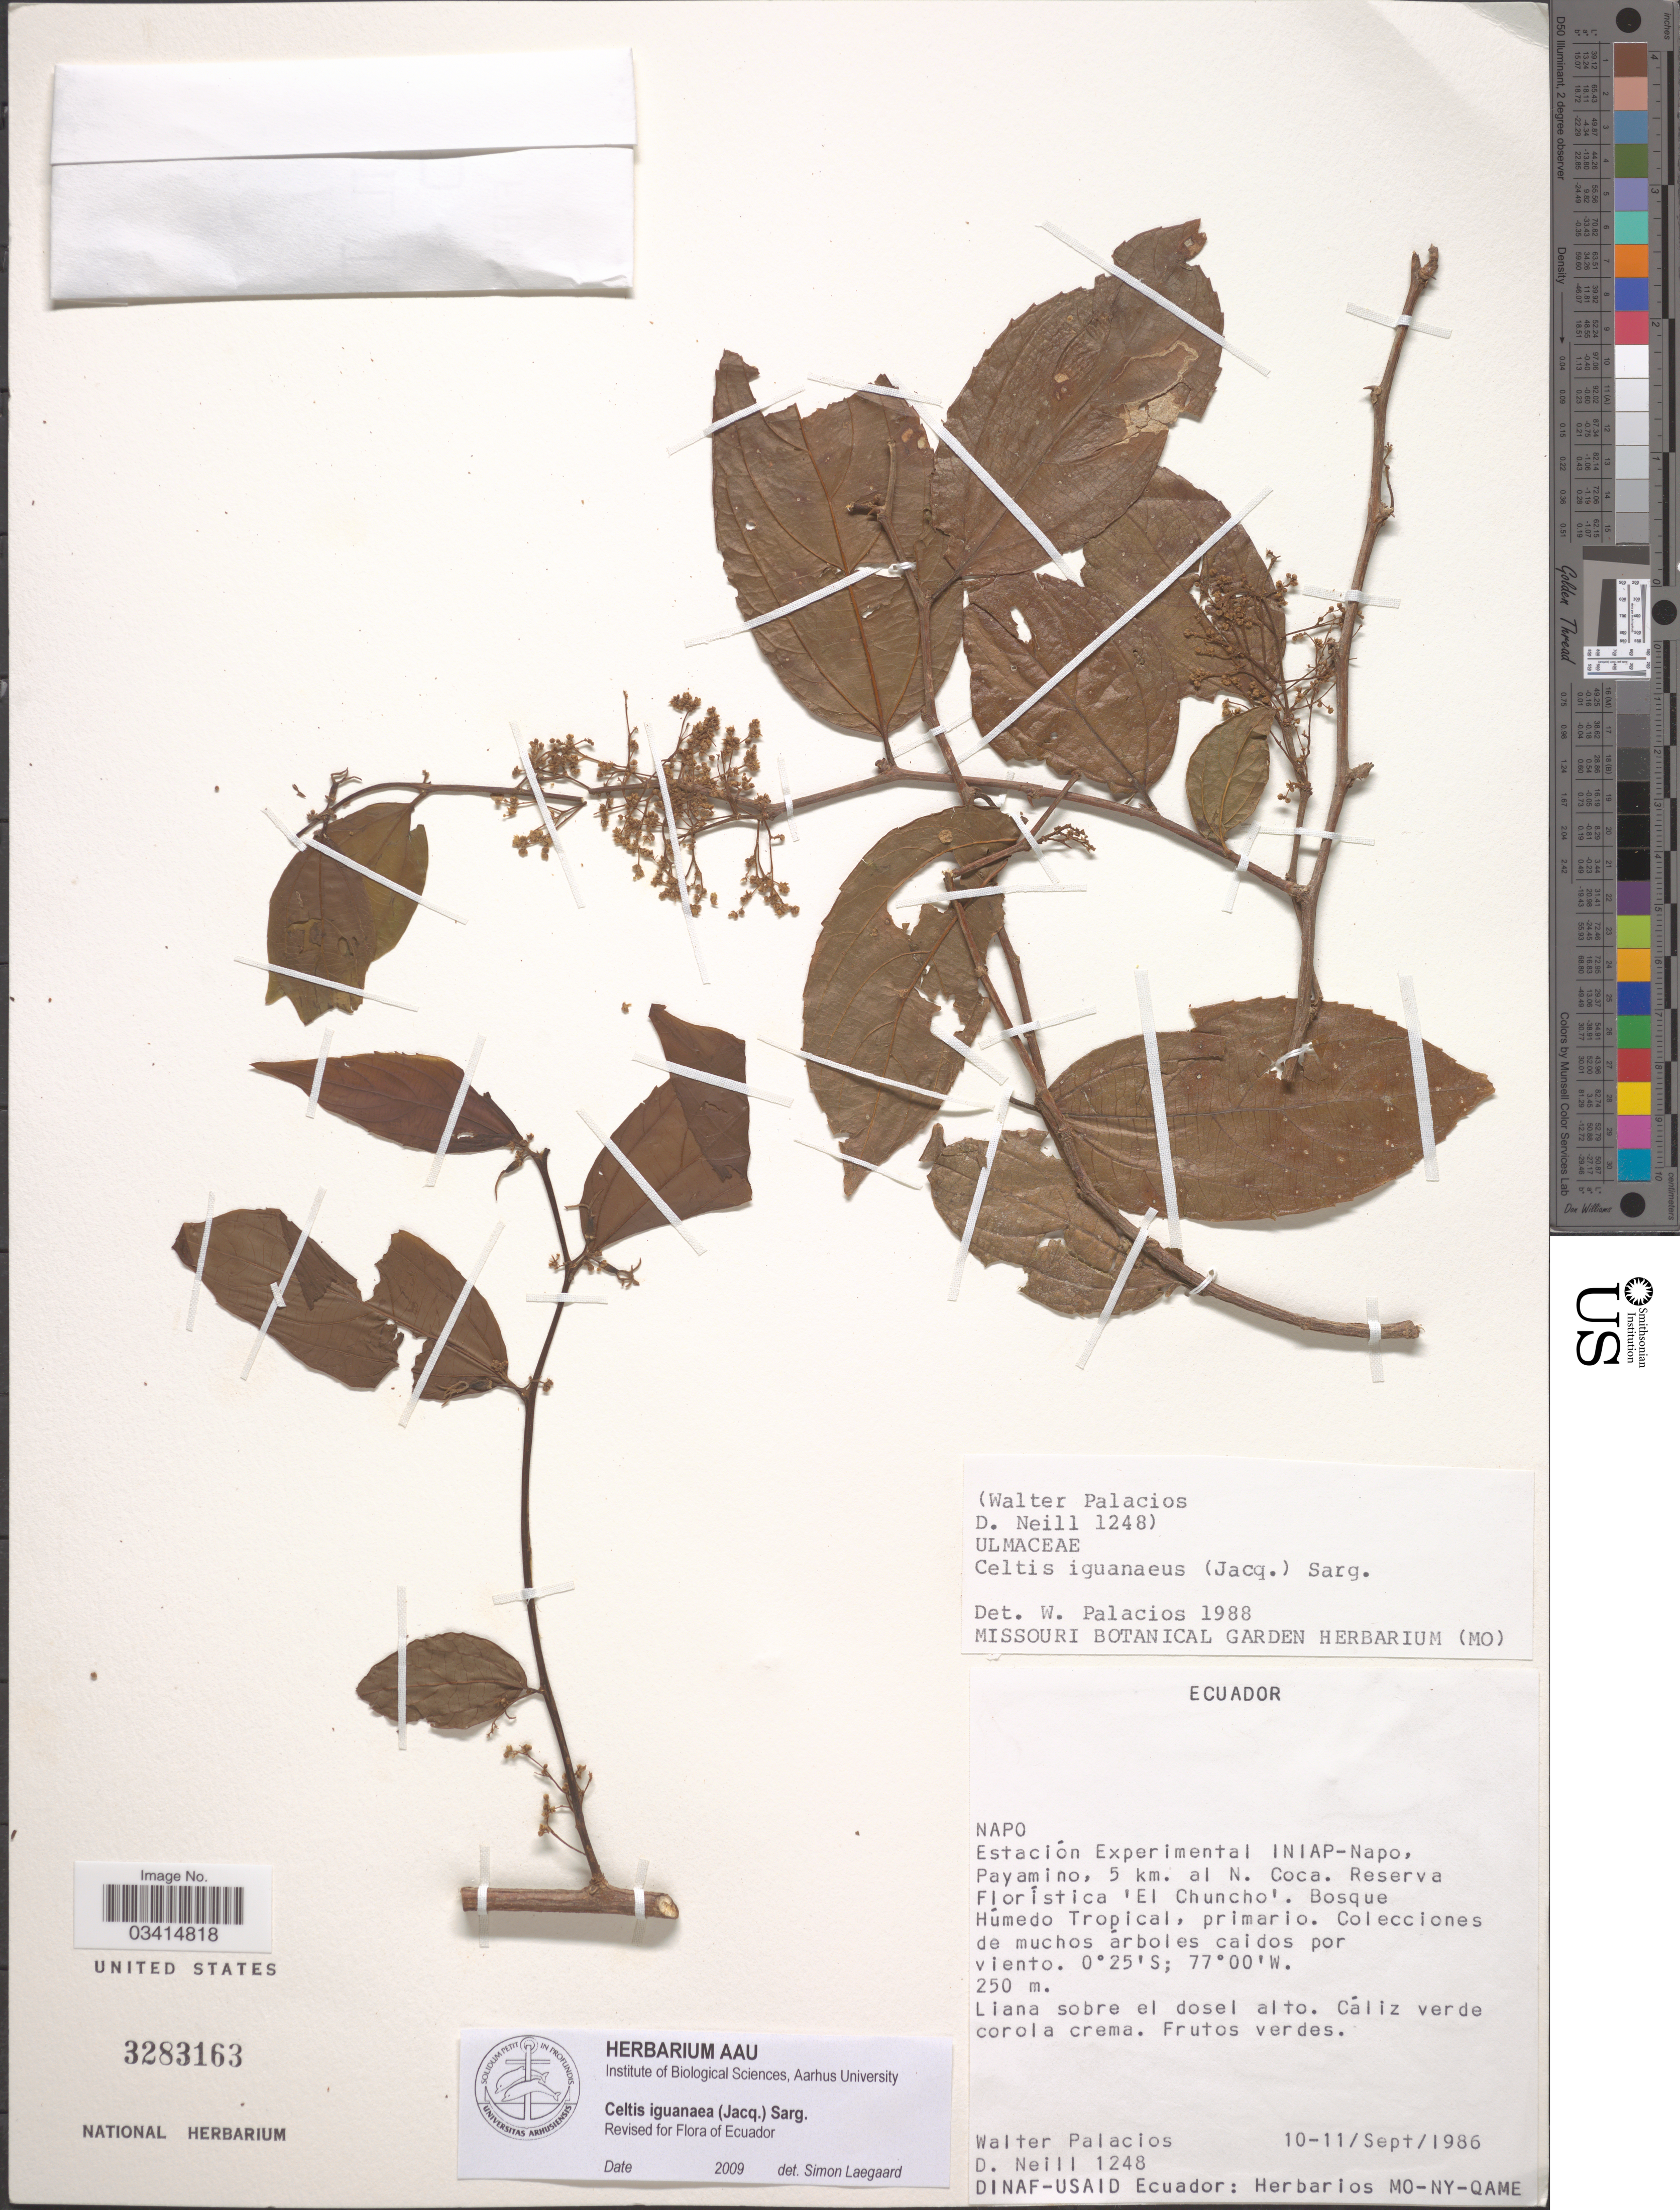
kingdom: Plantae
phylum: Tracheophyta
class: Magnoliopsida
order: Rosales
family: Cannabaceae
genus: Celtis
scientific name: Celtis iguanaea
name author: (Jacq.) Sarg.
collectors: W. Palacios & D. Neill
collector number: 1248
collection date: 1986-09-10/1986-09-11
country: Ecuador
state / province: Napo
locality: Estación Experimental INIAP-Napo, Payamino, 5 km. al N. Coca. Reserva Florística 'El Chunco'.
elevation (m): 250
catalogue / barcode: US 3283163